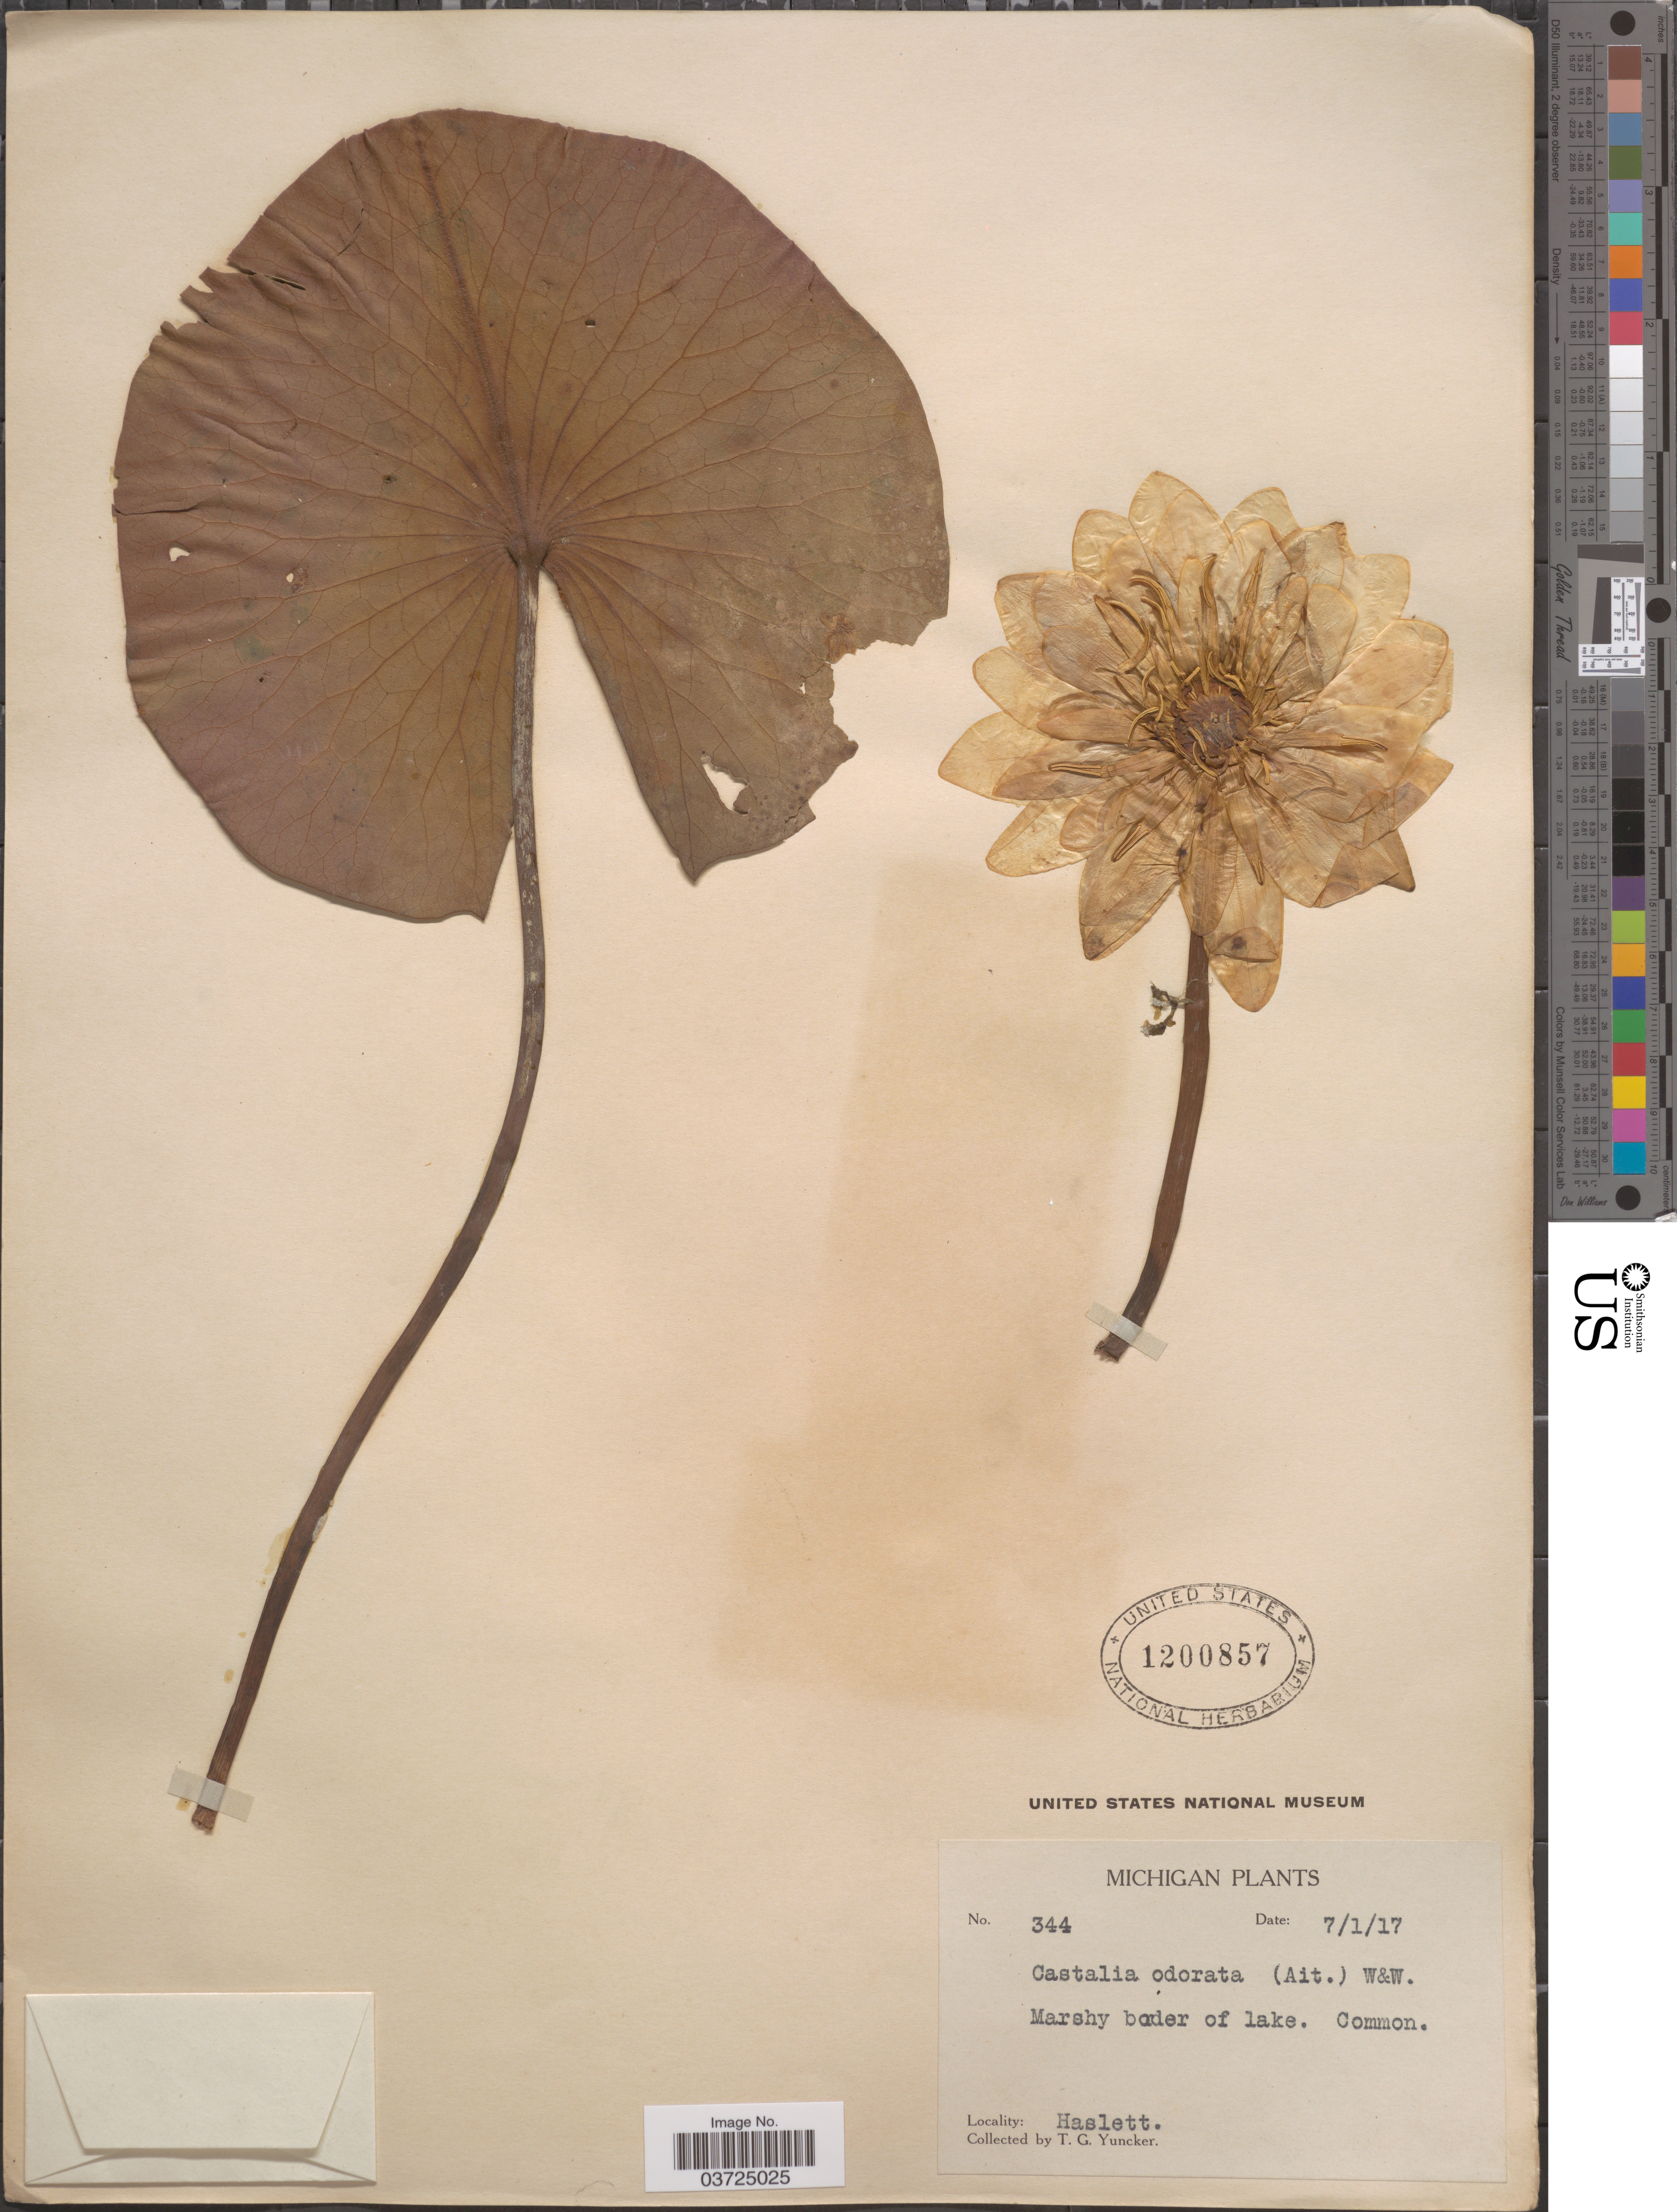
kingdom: Plantae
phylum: Tracheophyta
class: Magnoliopsida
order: Nymphaeales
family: Nymphaeaceae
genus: Nymphaea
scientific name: Nymphaea odorata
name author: Aiton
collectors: T. G. Yuncker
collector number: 344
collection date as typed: Transcribed d/m/y: 1/7/17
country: United States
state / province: Michigan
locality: Haslett.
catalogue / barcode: US 1200857